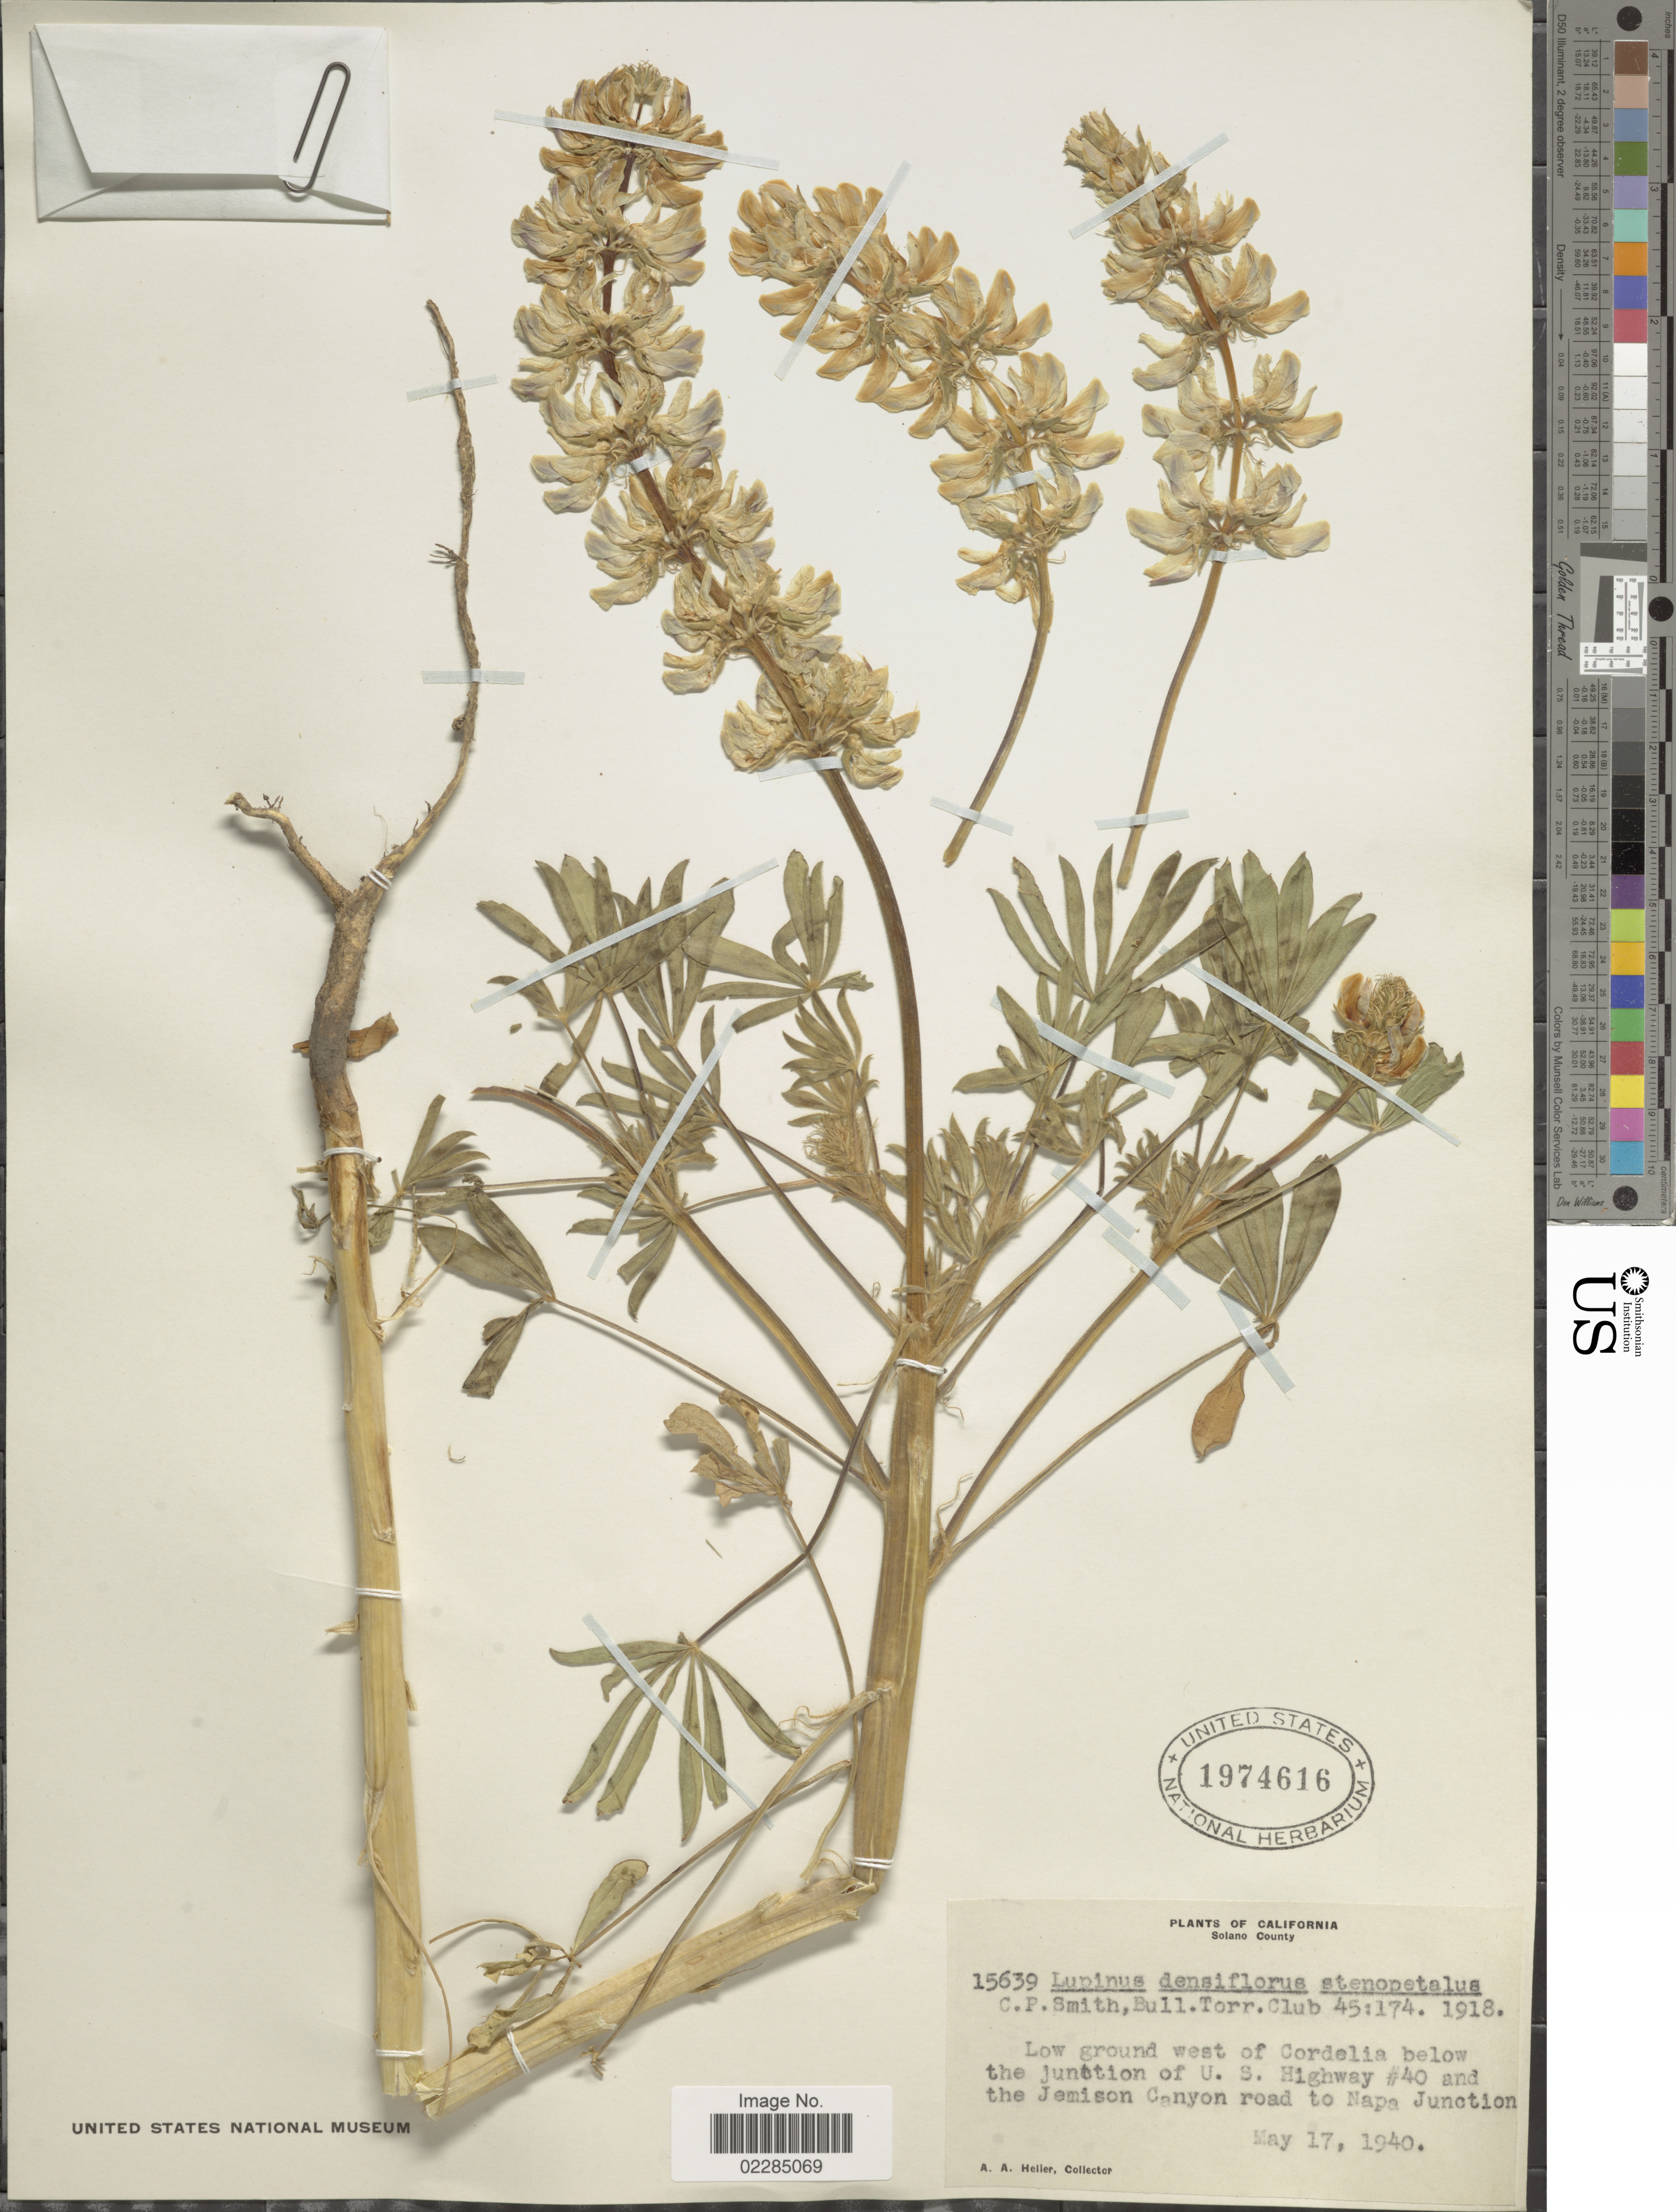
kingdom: Plantae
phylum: Tracheophyta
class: Magnoliopsida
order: Fabales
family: Fabaceae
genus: Lupinus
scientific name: Lupinus densiflorus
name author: Benth.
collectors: A. A. Heller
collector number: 15639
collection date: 1940-05-17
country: United States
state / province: California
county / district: Solano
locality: Solano County. West of Cordelia below the junction of the U. S. Highwat #40 and the Jemison Canyon road to Napa Junction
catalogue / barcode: US 1974616